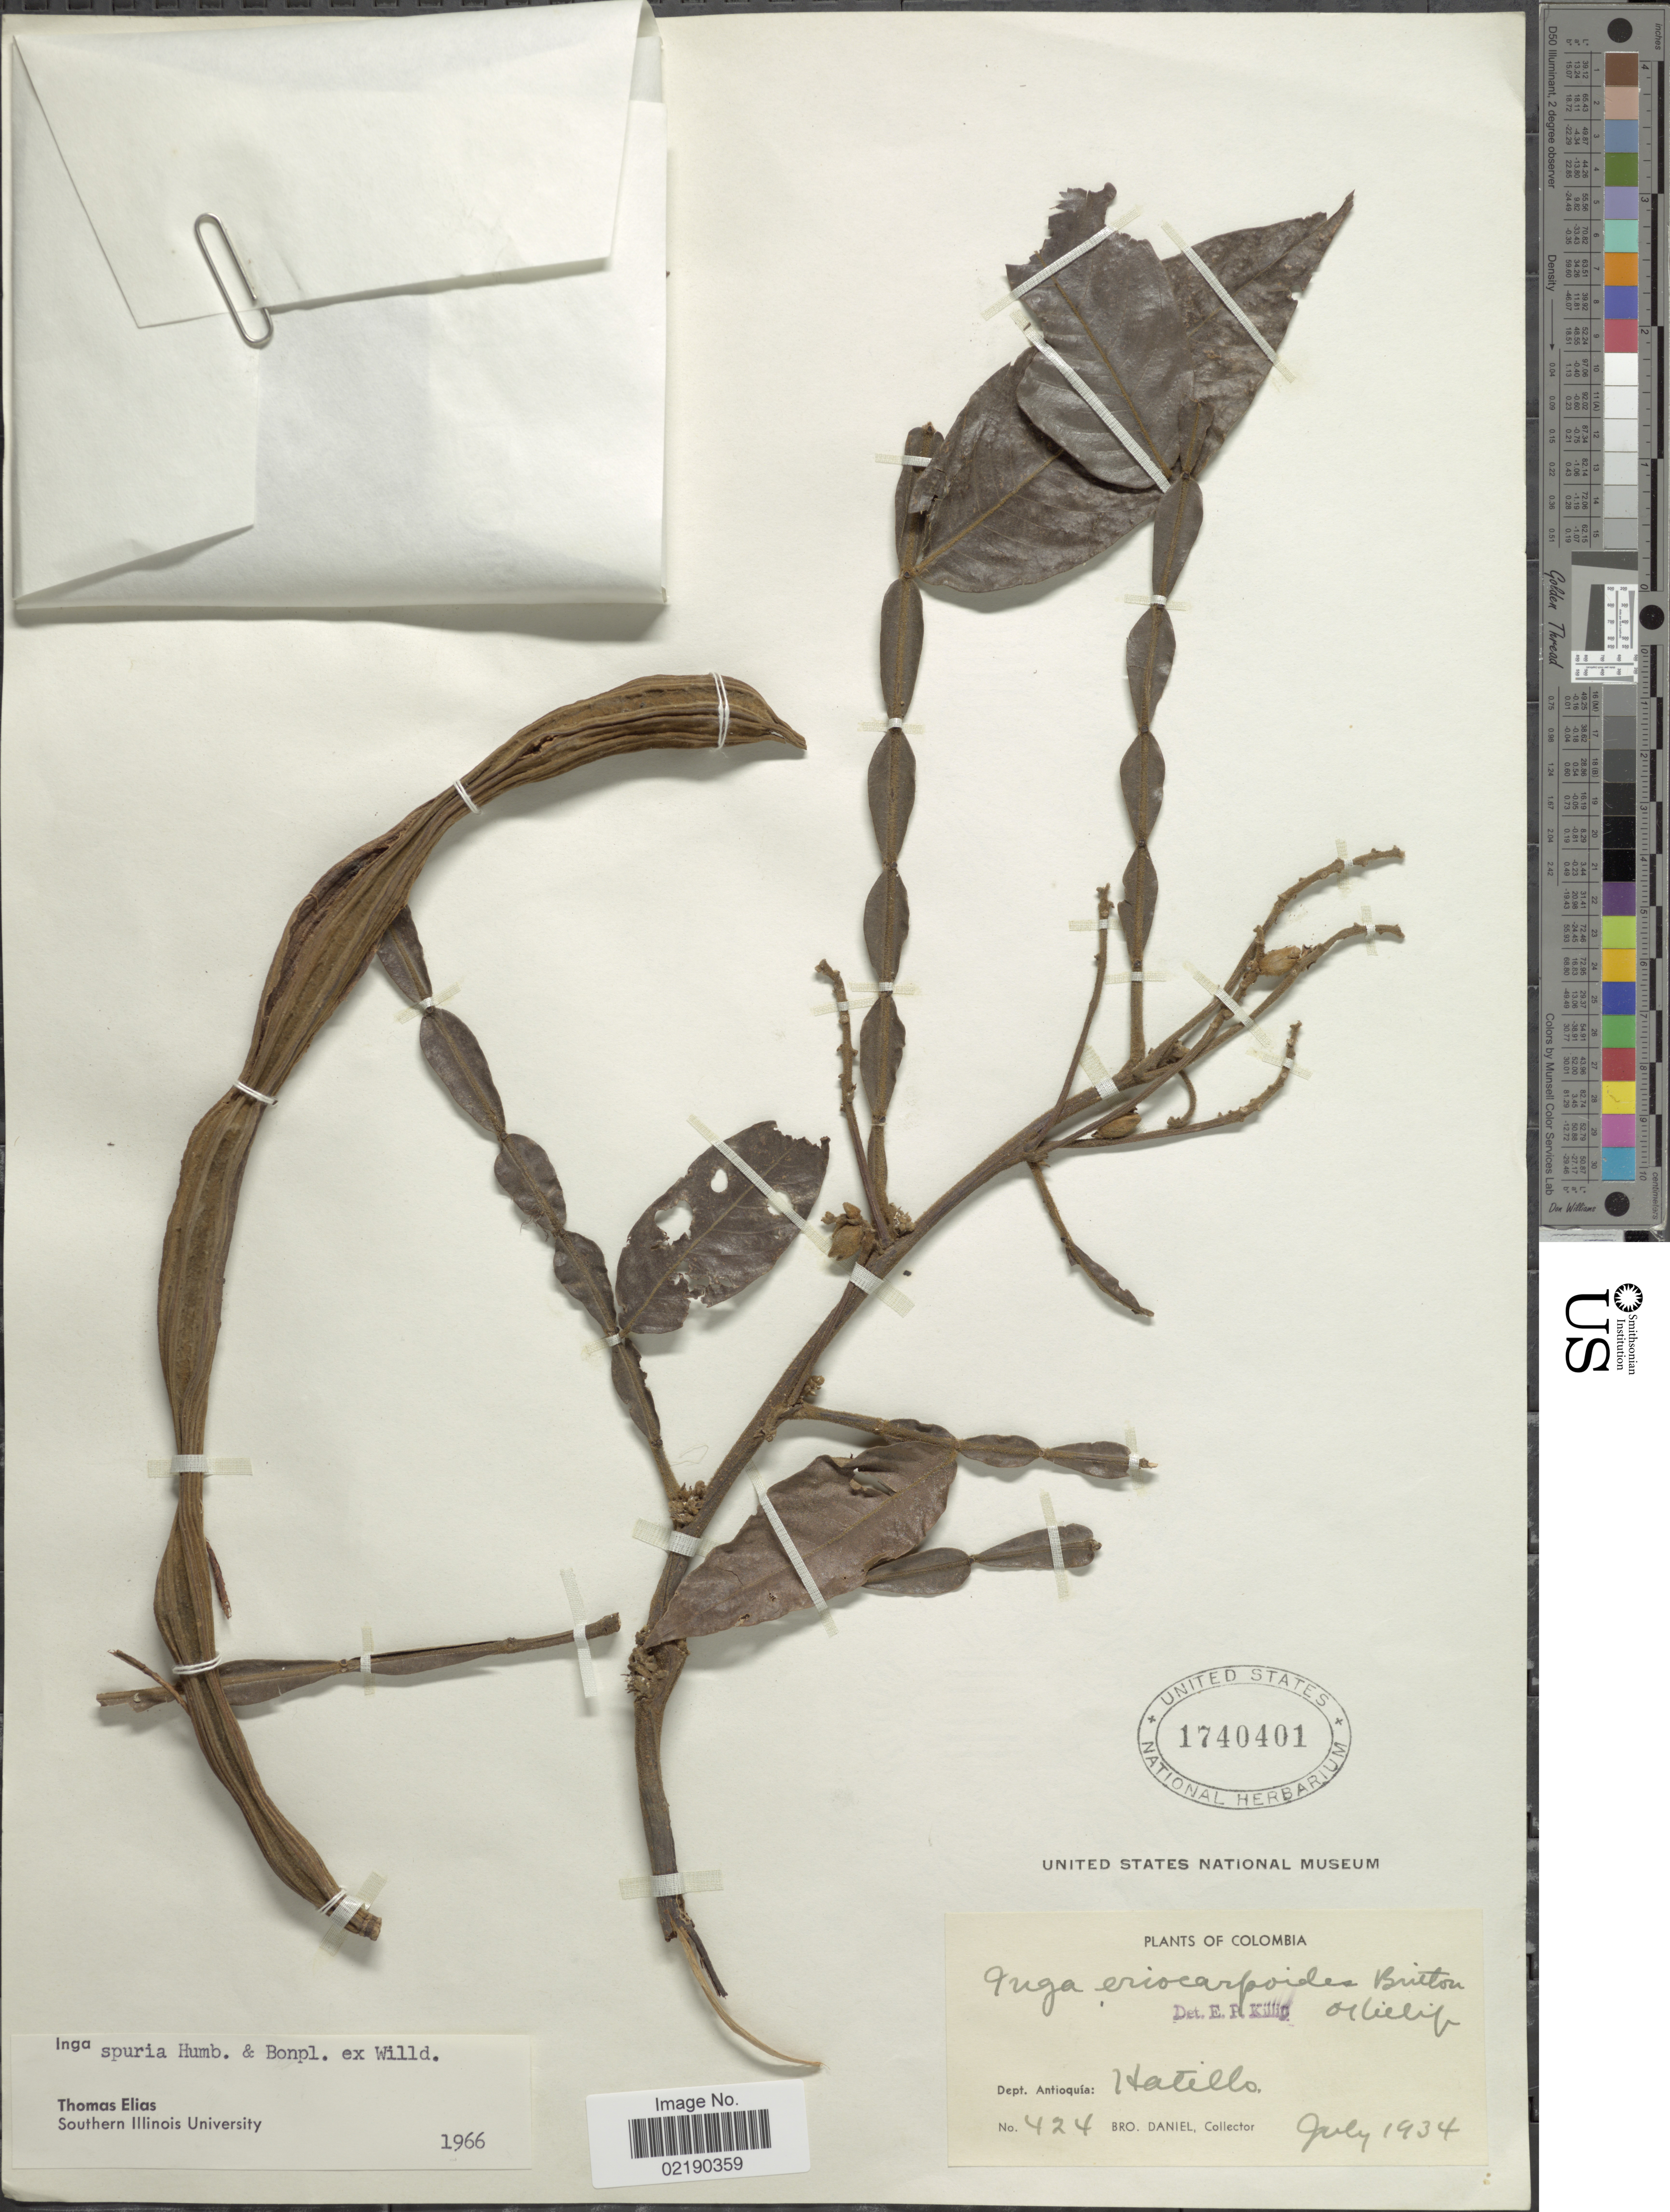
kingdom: Plantae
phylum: Tracheophyta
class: Magnoliopsida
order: Fabales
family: Fabaceae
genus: Inga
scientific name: Inga vera subsp. vera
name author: Willd.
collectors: Bro. Daniel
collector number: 424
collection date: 1934-07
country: Colombia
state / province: Antioquia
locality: Hatillo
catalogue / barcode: US 1740401